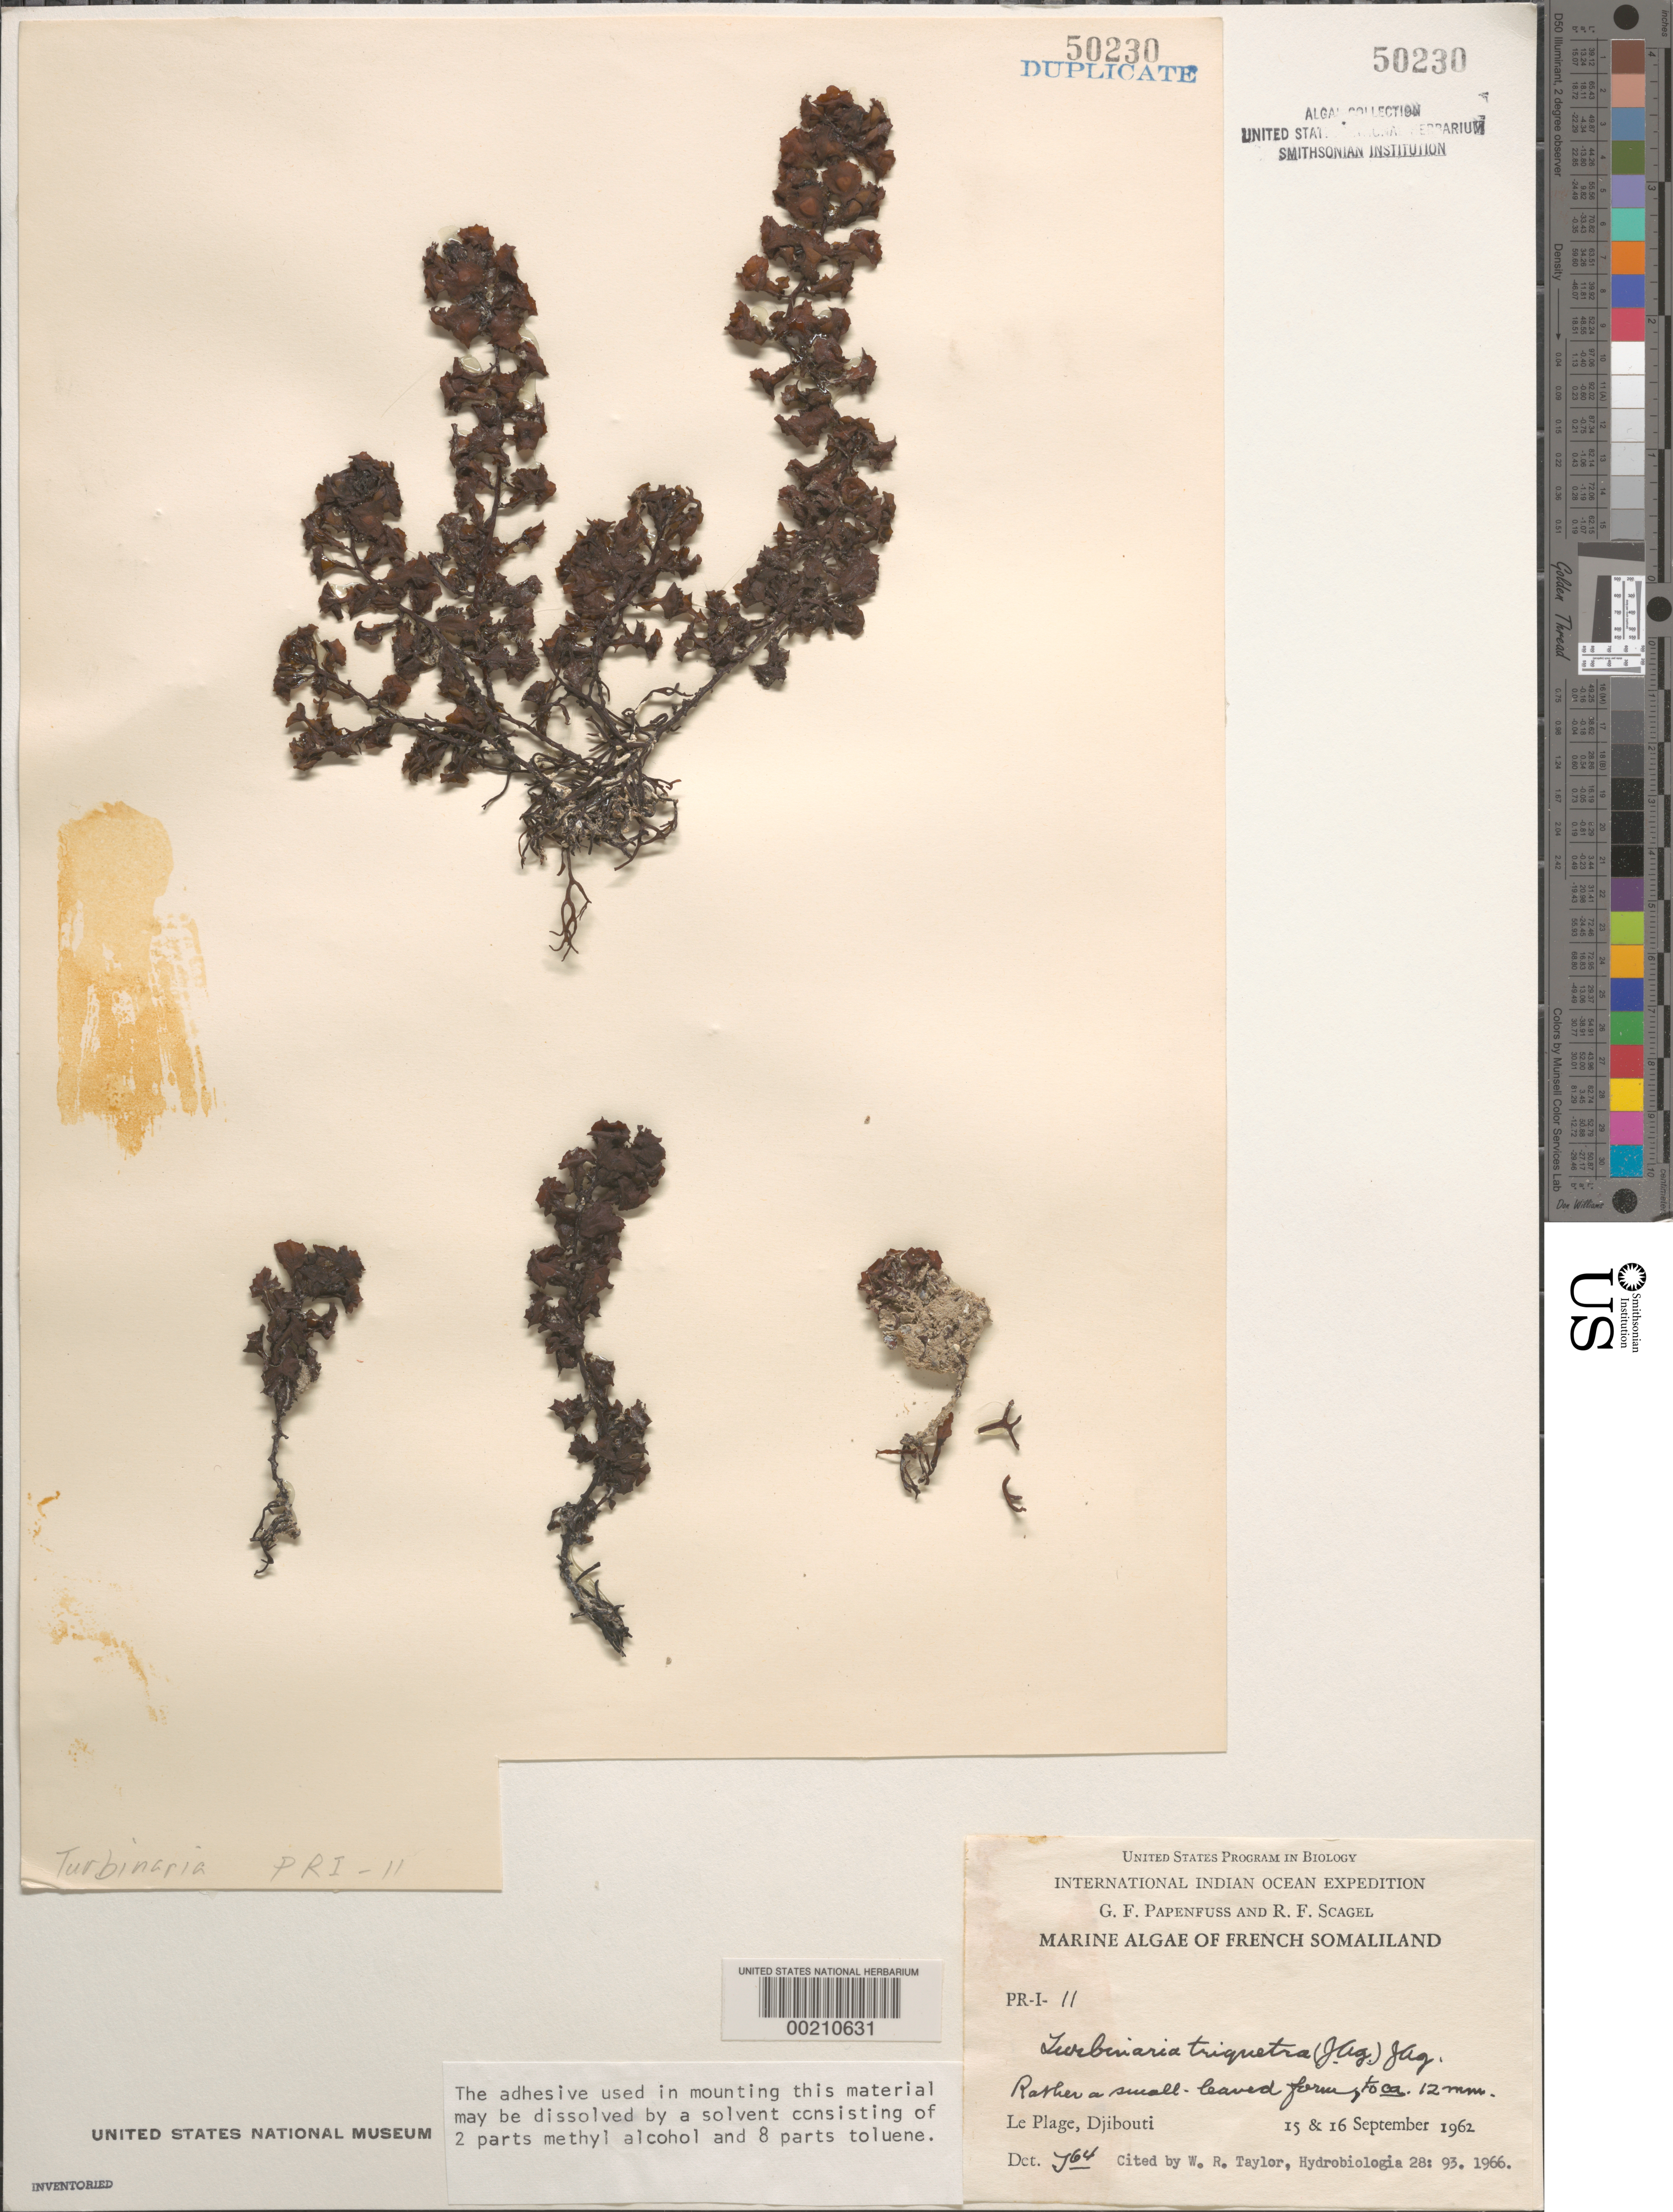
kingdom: Chromista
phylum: Ochrophyta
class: Phaeophyceae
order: Fucales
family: Sargassaceae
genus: Turbinaria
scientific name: Turbinaria triquetra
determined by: Taylor, William R.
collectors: G. Papenfuss & R. F. Scagel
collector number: PR-I-11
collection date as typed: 15 Sep 1962 and 16 Sep 1962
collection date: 1962-09-15,1962-09-16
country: Djibouti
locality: Le Plage, Djibouti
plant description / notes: International Indian Ocean Expedition, 1962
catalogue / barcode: US 50230